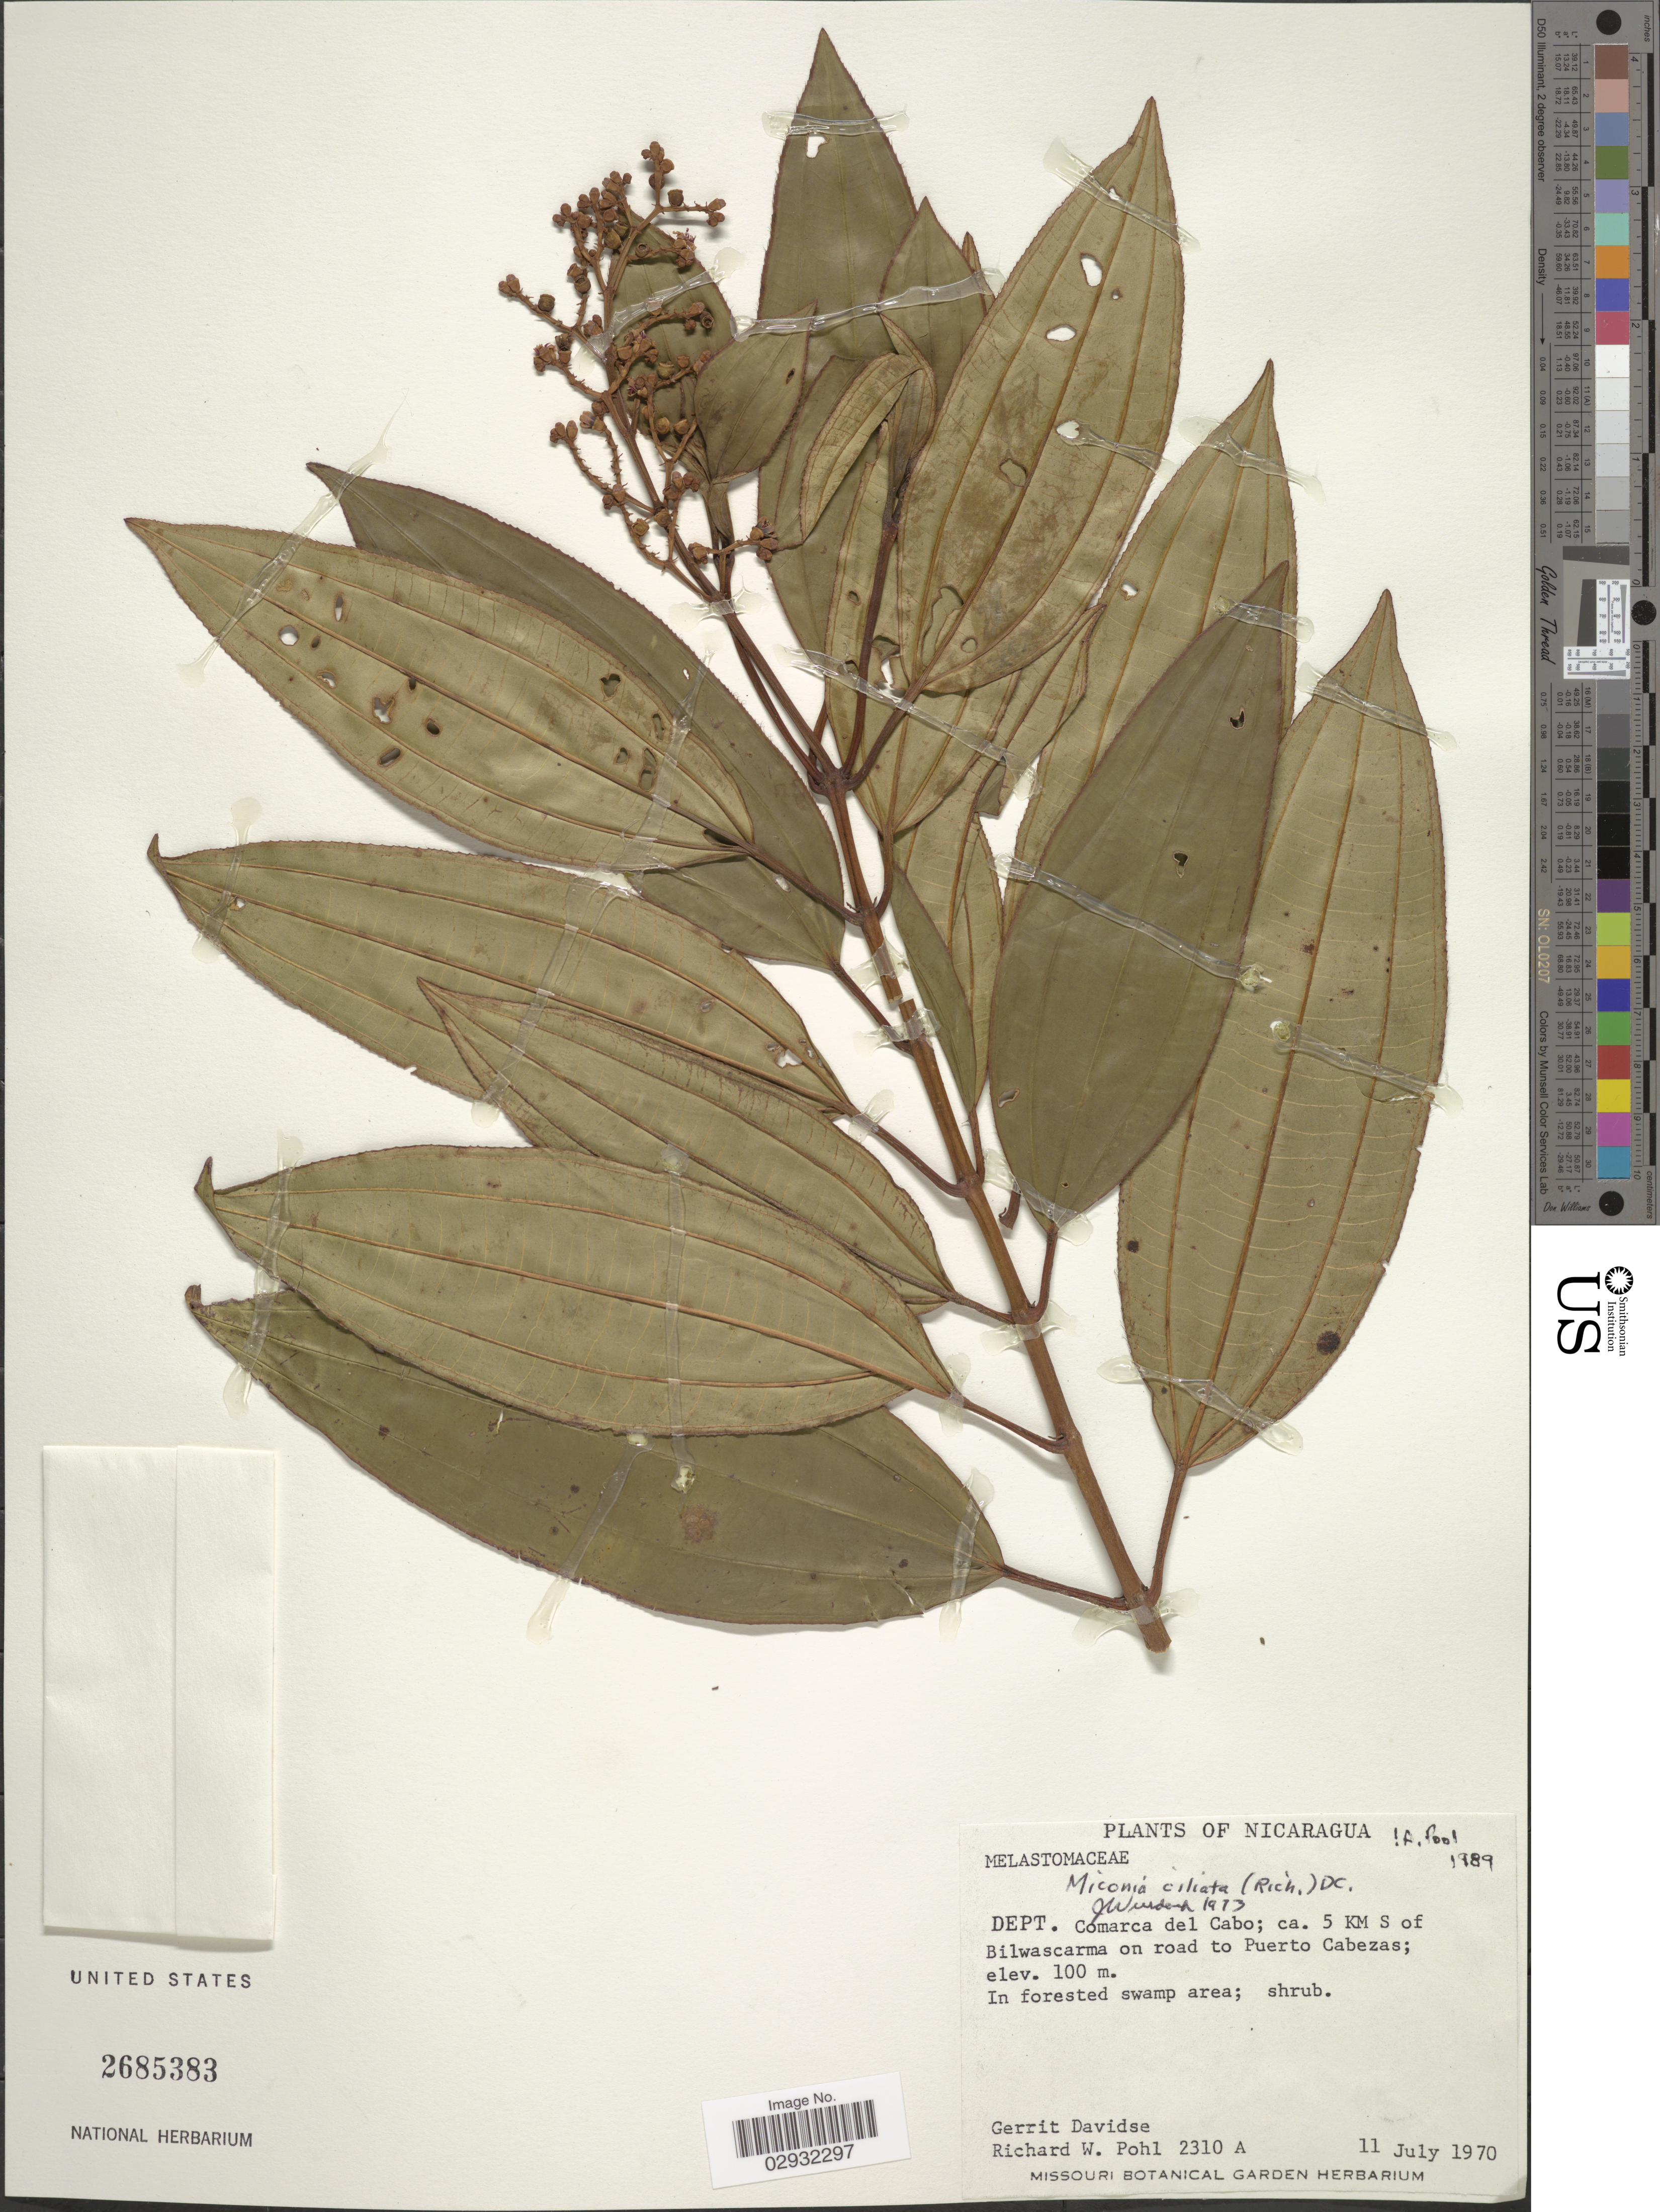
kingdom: Plantae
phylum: Tracheophyta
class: Magnoliopsida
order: Myrtales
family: Melastomataceae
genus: Miconia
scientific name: Miconia ciliata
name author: (Rich.) DC.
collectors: G. Davidse & R. W. Pohl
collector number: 2310A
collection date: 1970-07-11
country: Nicaragua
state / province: Atlantico Norte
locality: Dept. Comarca del Cabo; ca. 5 KM S of Bilwascarma on road to Puerto Cabezas.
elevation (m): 100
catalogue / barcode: US 2685383